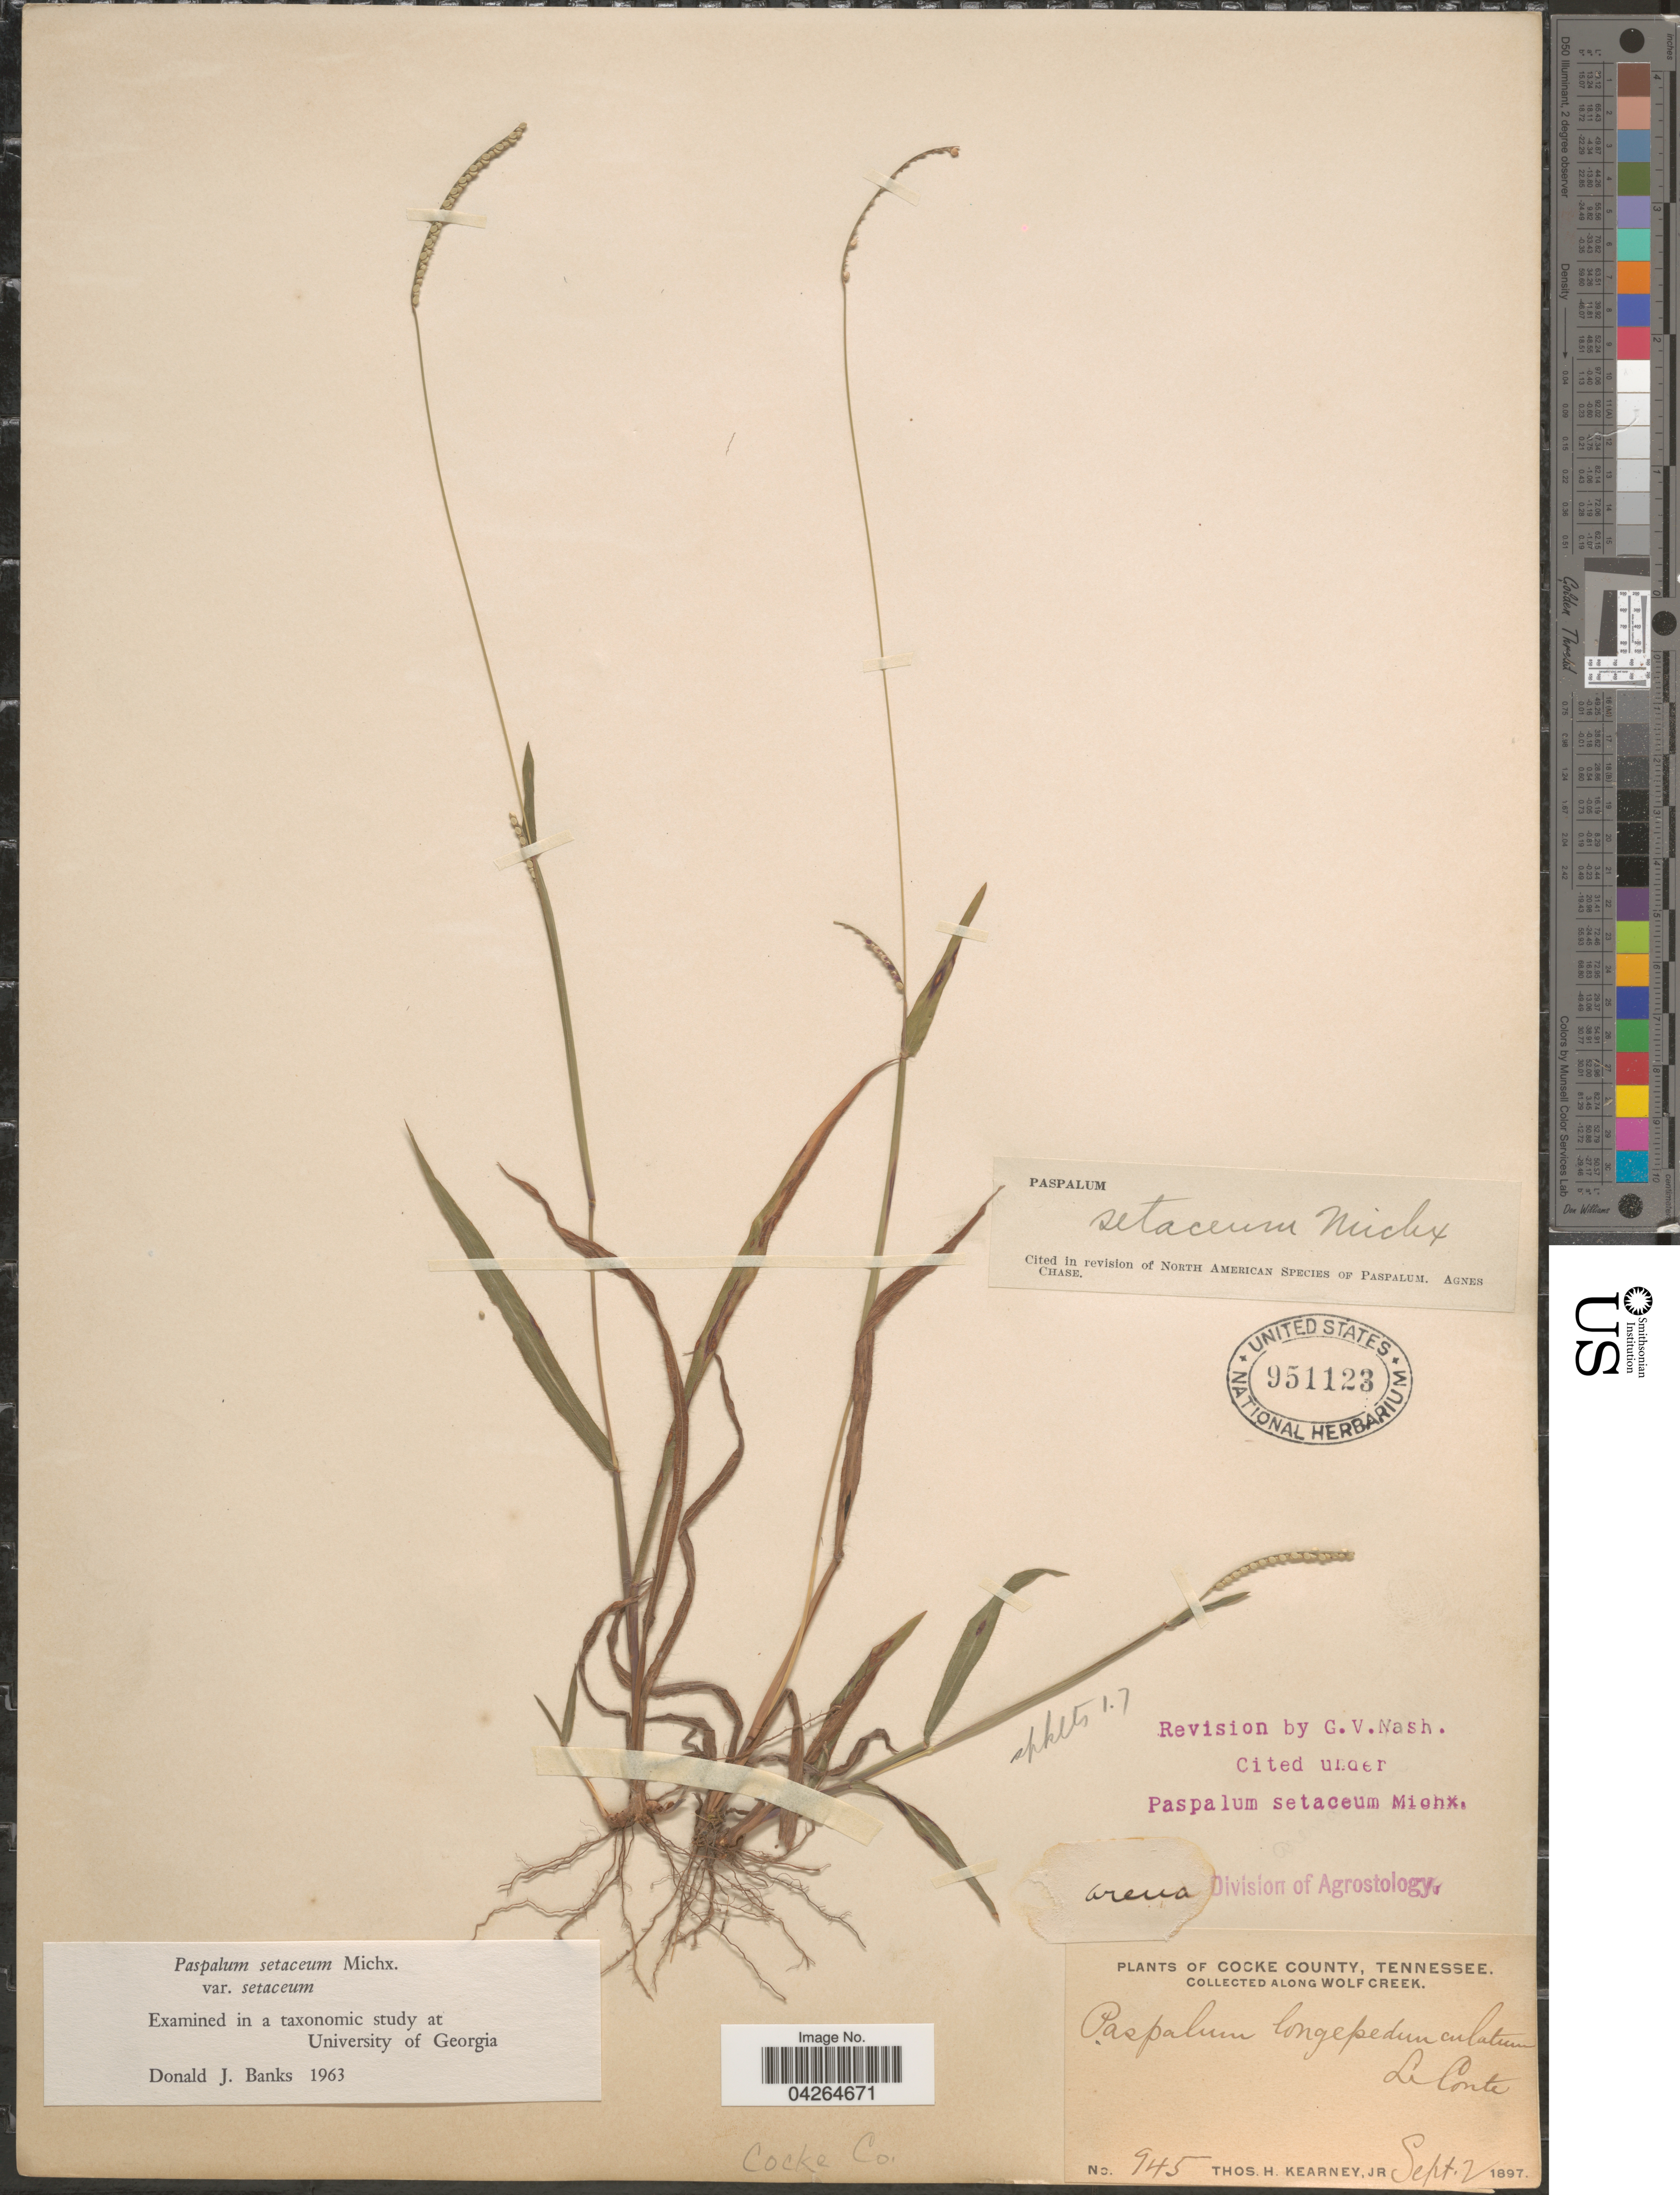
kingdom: Plantae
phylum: Tracheophyta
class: Liliopsida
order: Poales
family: Poaceae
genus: Paspalum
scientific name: Paspalum setaceum var. setaceum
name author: Michx.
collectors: T. H. Kearney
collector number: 945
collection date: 1897-09-02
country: United States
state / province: Tennessee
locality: Cocke County. Along Wolf Creek.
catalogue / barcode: US 951123